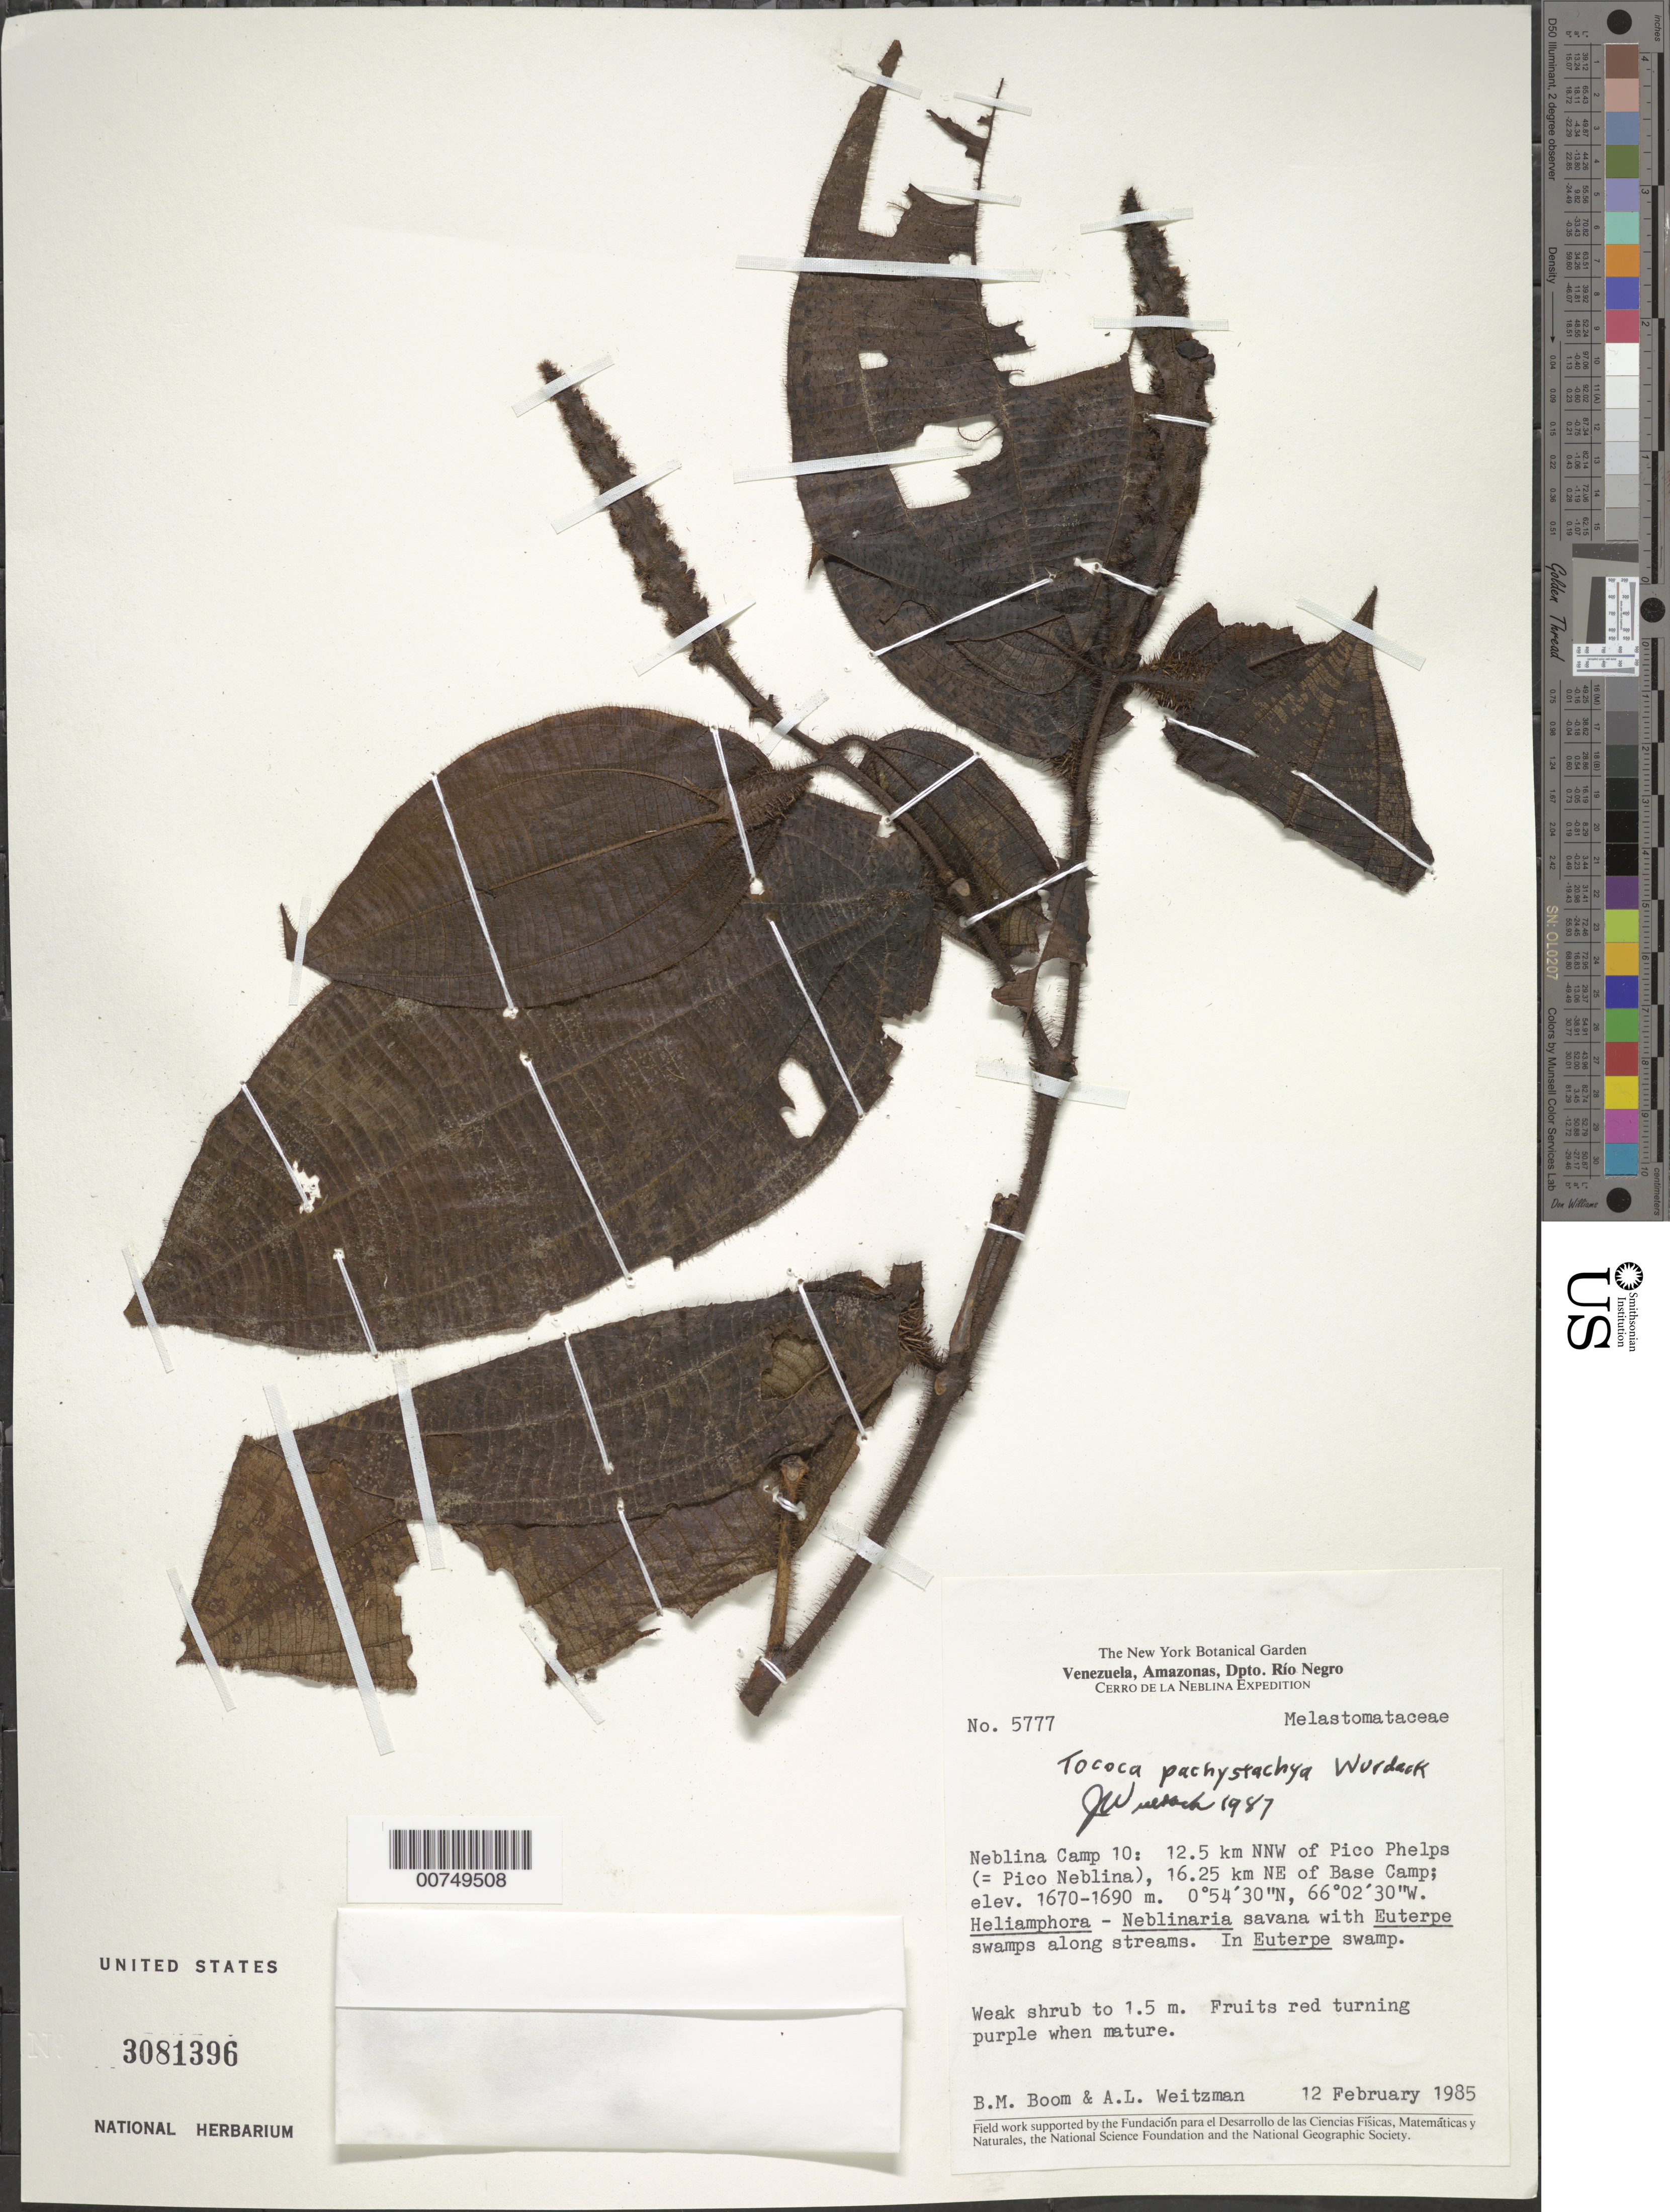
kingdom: Plantae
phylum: Tracheophyta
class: Magnoliopsida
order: Myrtales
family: Melastomataceae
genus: Tococa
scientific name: Tococa pachystachya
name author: Wurdack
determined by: Wurdack, John J., (US), US (UNITED STATES)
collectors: B. M. Boom, A. L. Weitzman & W. R. Buck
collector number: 5777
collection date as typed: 12-Feb-85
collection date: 1985-02-12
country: Venezuela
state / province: Amazonas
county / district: Río Negro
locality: Neblina Camp 10. 12.5 km NNW of Pico Phelps (=Pico Neblina),16.25 km NE of Base Camp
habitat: Heliamphora-Neblinaria savanna with Euterpe swamps along streams; In Euterpe swamp, and open wet areas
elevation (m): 1670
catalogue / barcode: US 3081396